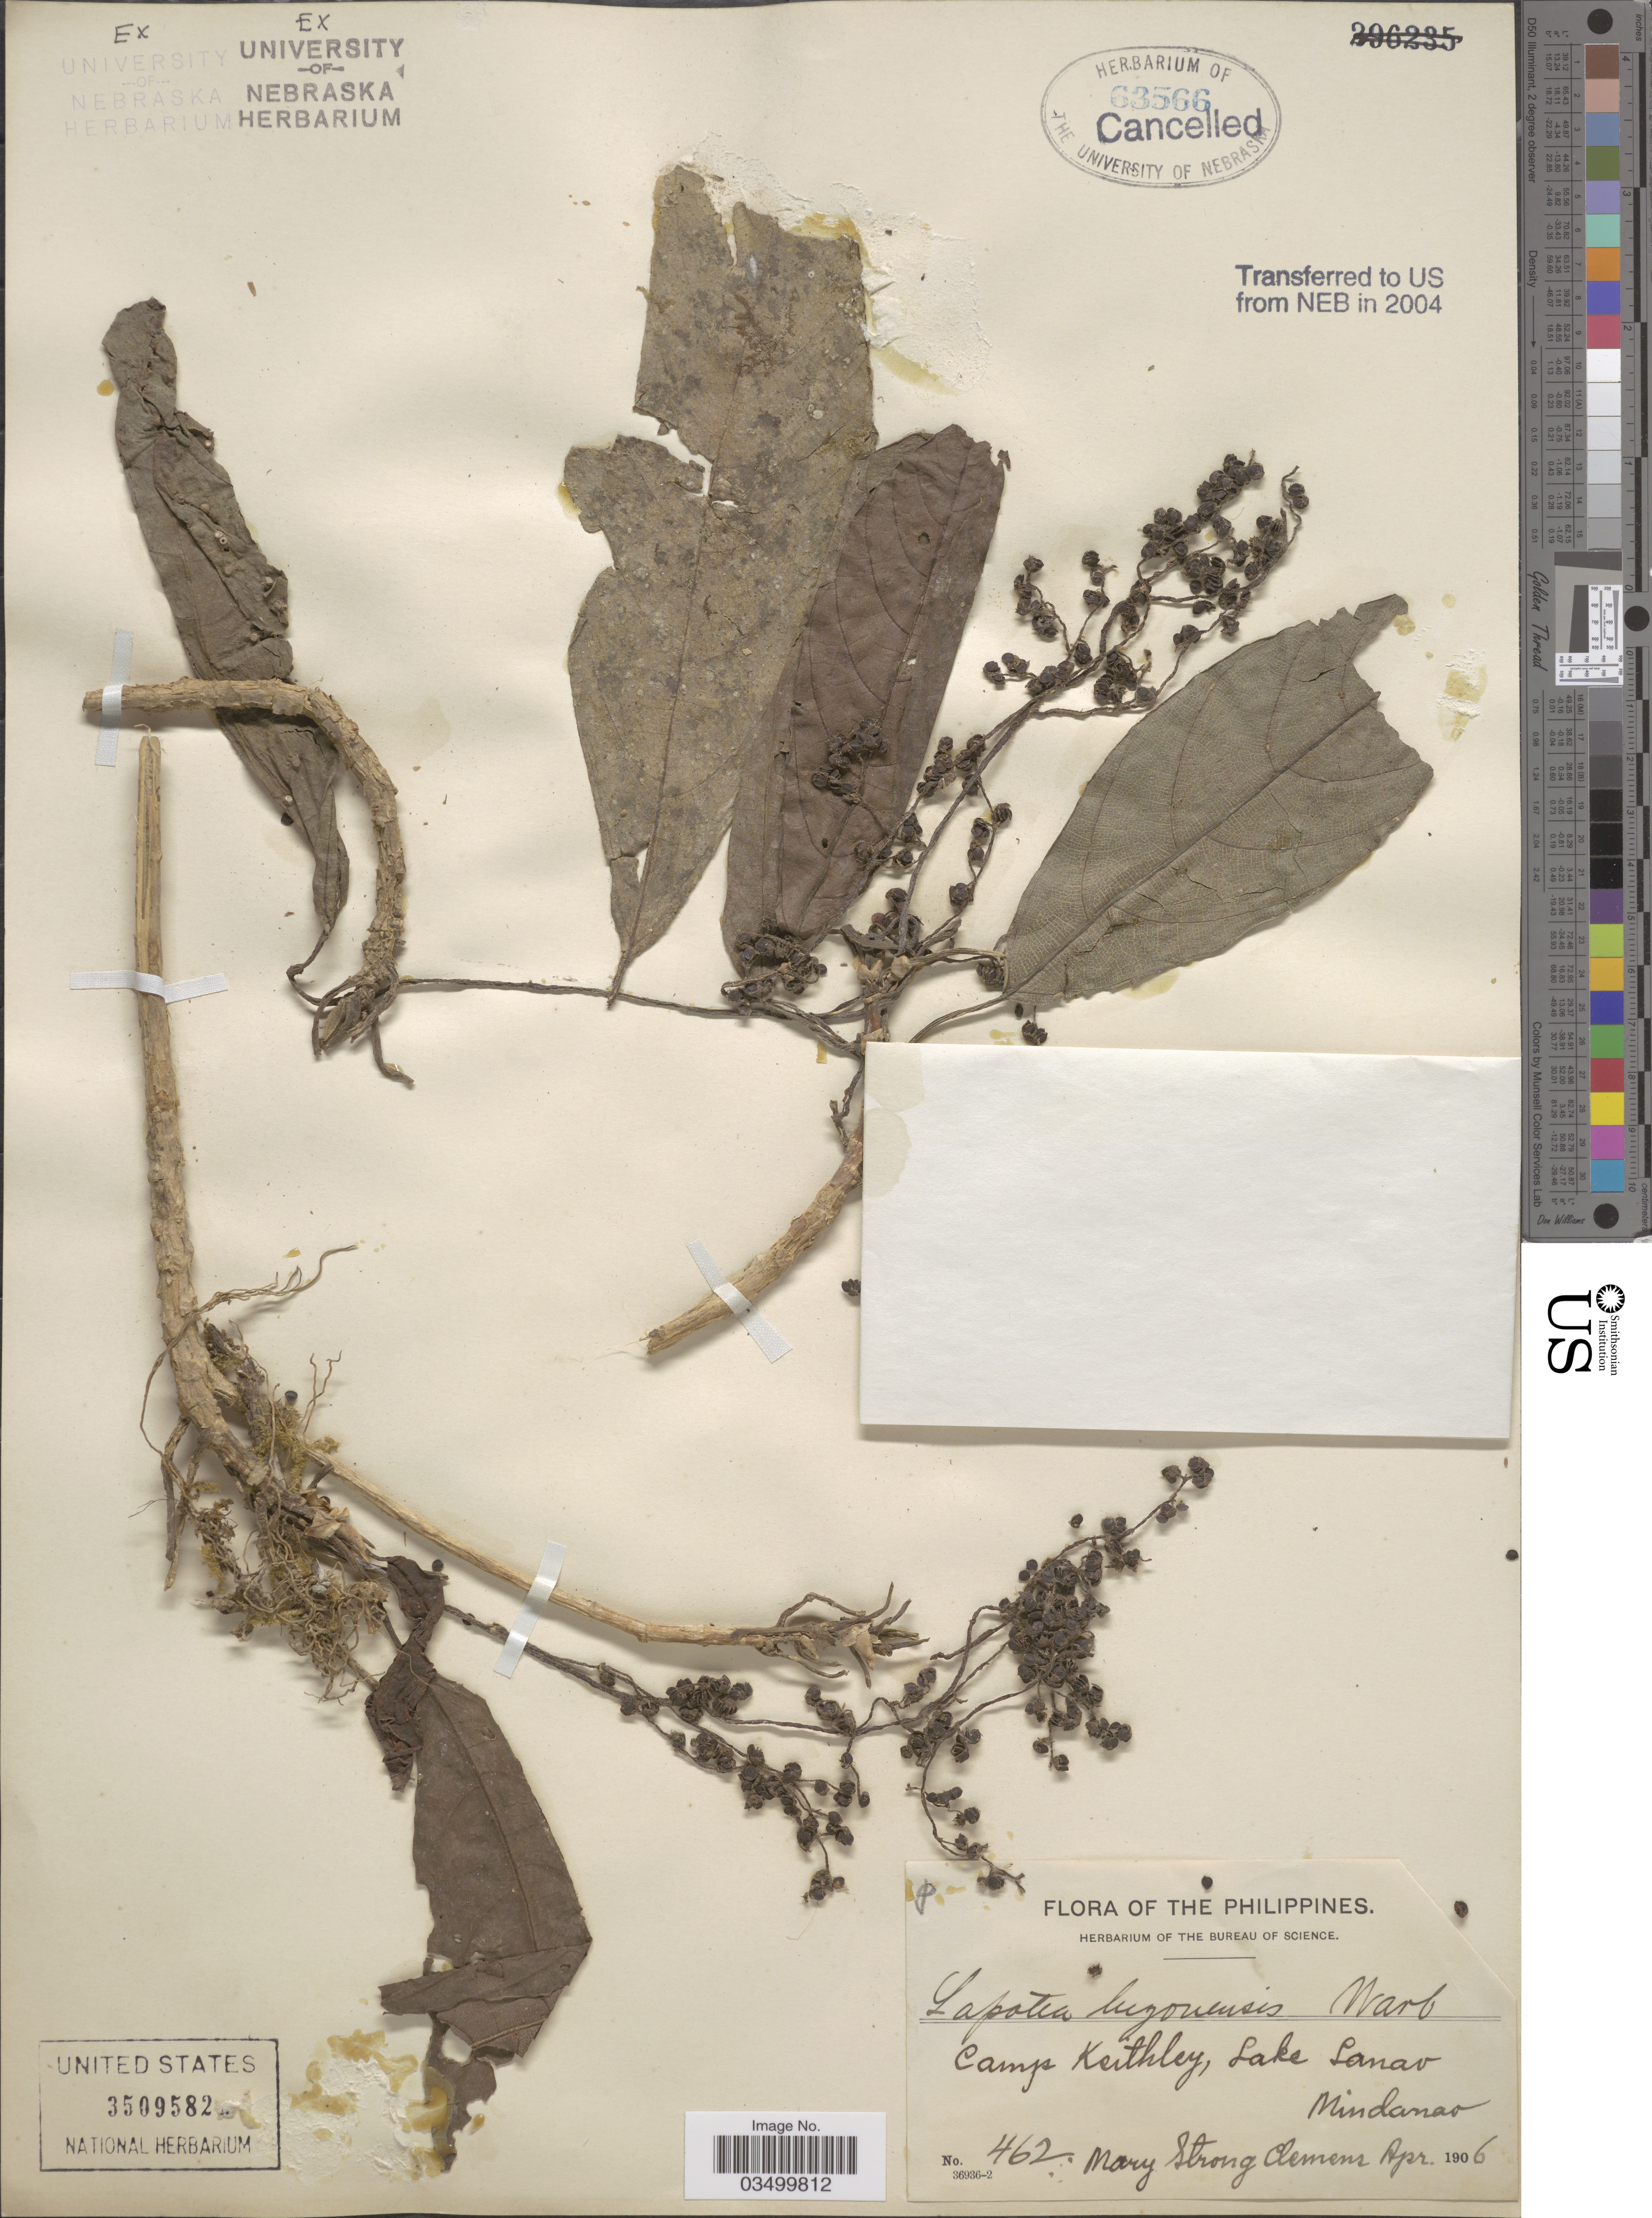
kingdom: Plantae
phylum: Tracheophyta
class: Magnoliopsida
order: Rosales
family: Urticaceae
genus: Dendrocnide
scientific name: Dendrocnide luzonensis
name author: (Wedd.) Chew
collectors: M. S. Clemens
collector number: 462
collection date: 1906-04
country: Philippines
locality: The Philippines. Camp Keithley, Lake Lanao. Mindanao.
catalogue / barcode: US 3509582